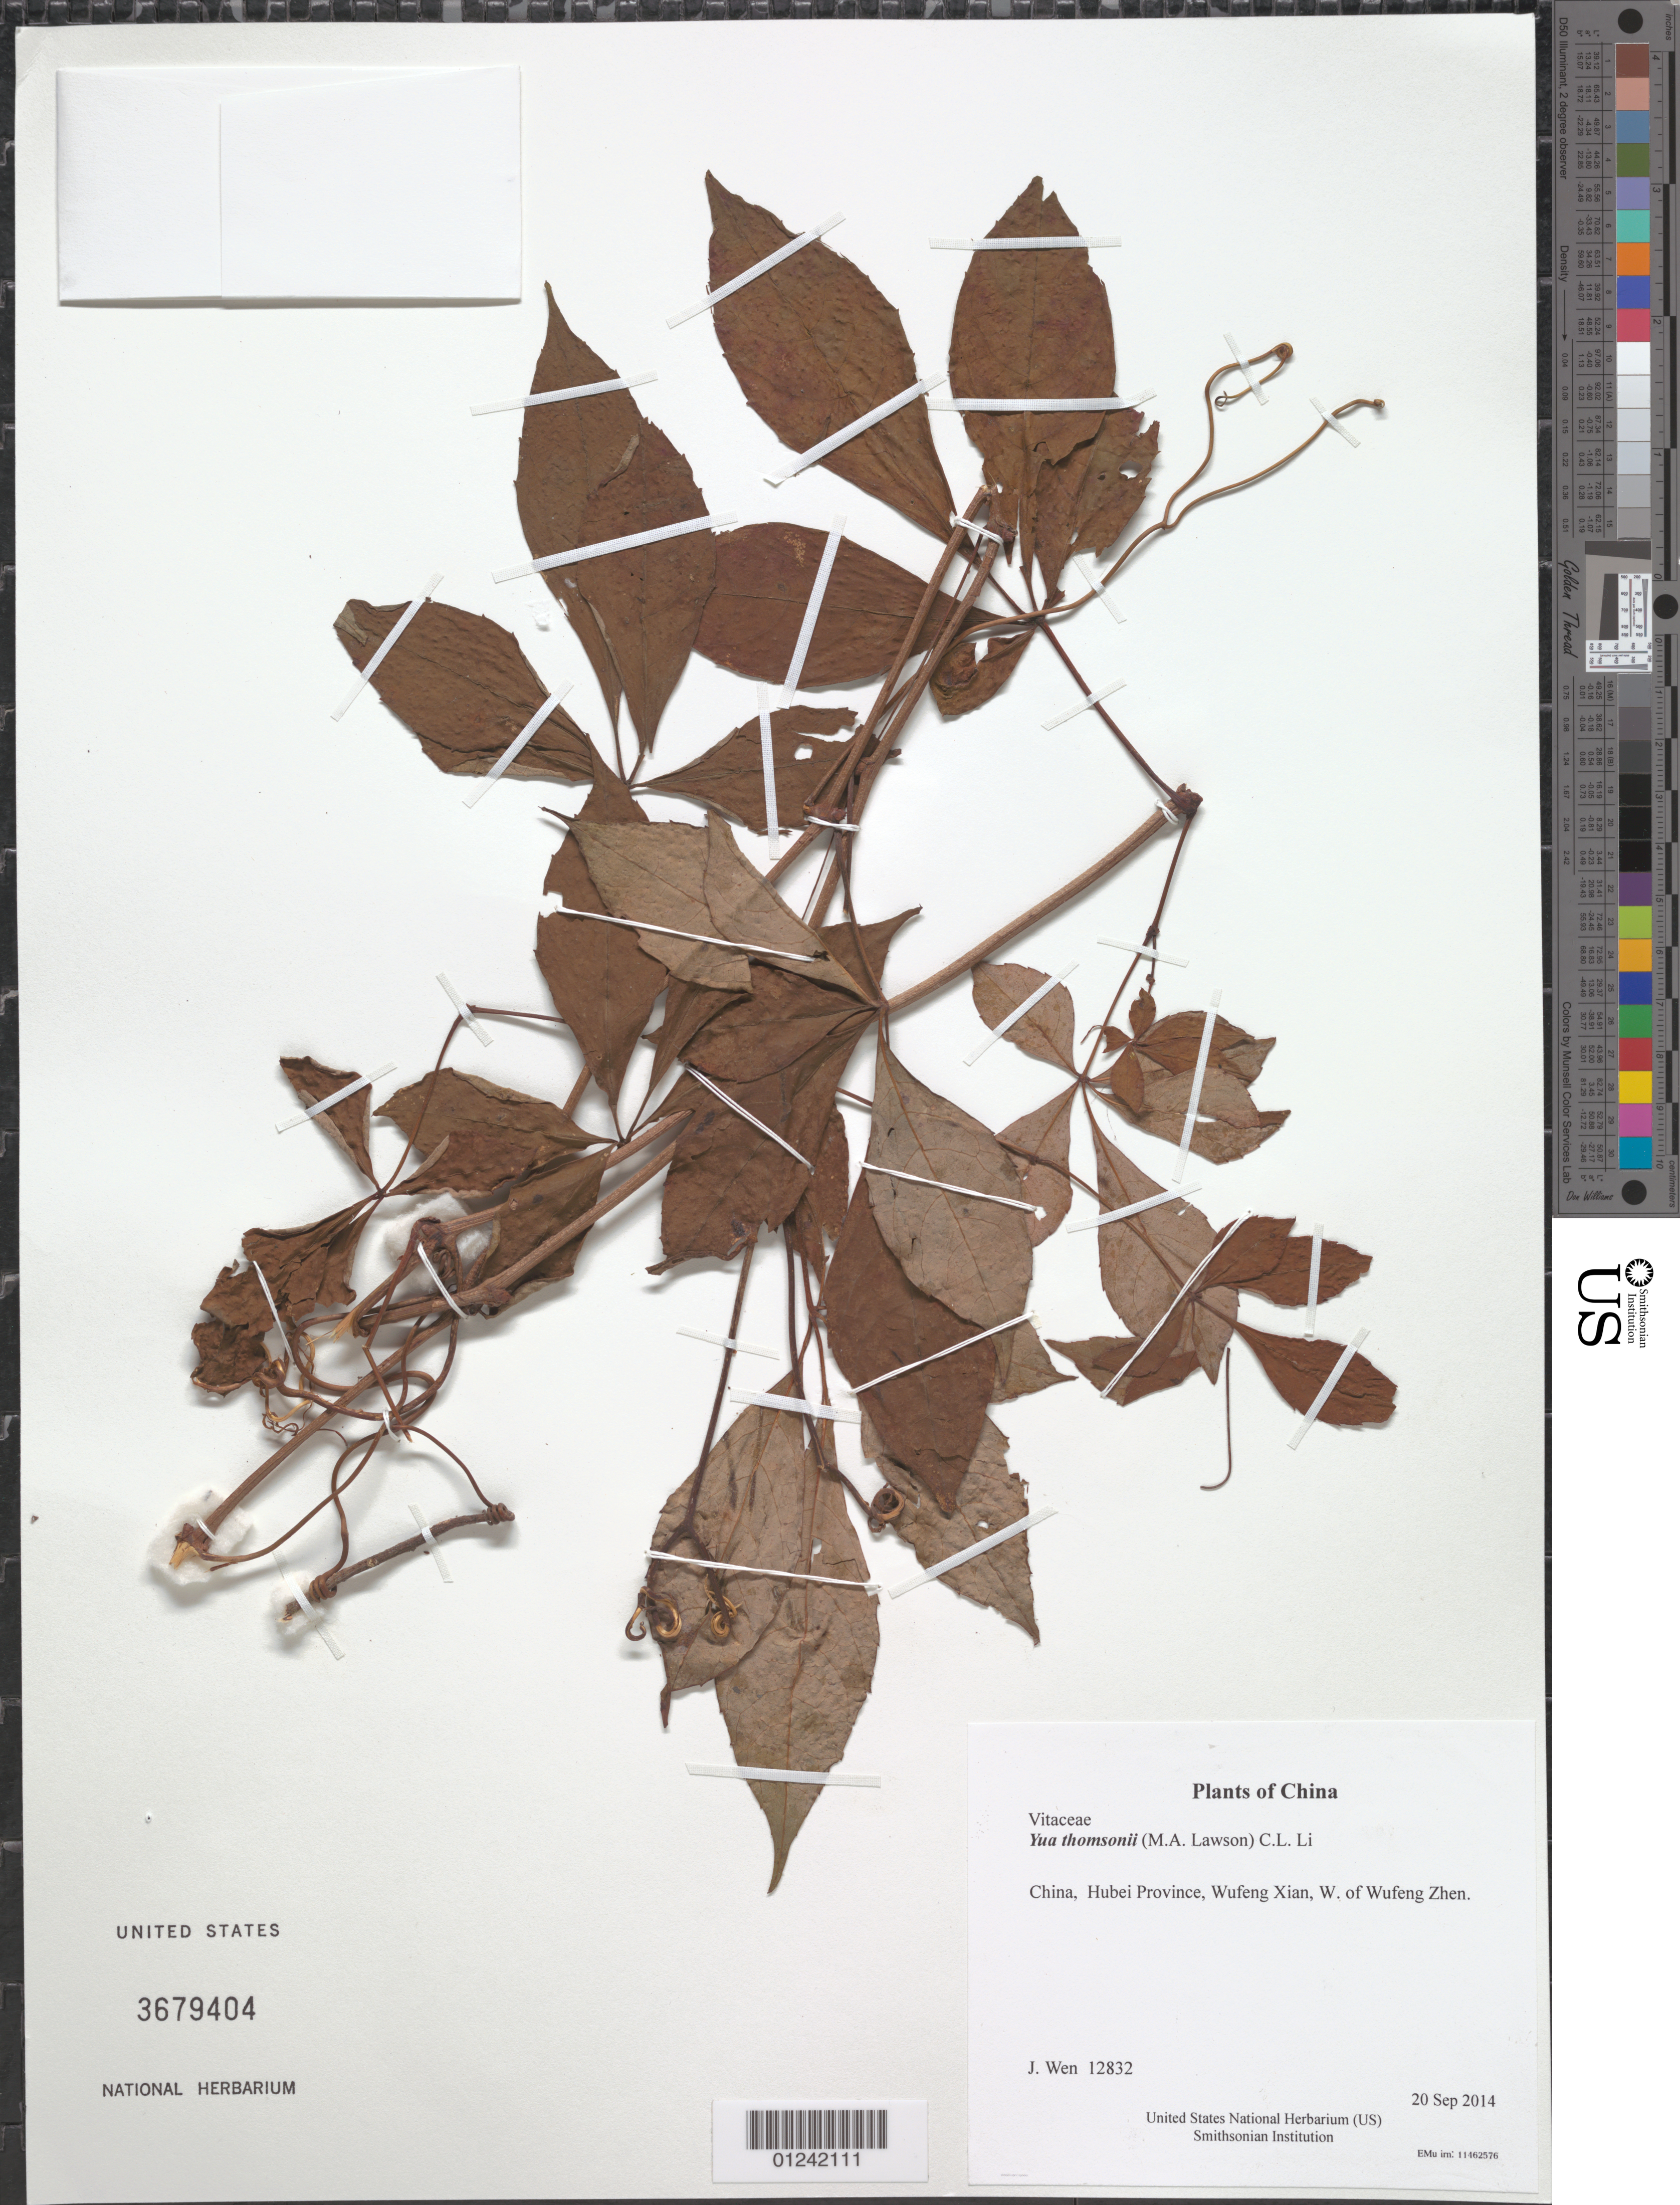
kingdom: Plantae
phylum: Tracheophyta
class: Magnoliopsida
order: Vitales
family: Vitaceae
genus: Yua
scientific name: Yua thomsonii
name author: (M.A. Lawson) C.L. Li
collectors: J. Wen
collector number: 12832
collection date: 2014-09-20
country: China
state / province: Hubei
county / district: Wufeng Xian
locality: W. of Wufeng Zhen.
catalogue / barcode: US 3679404